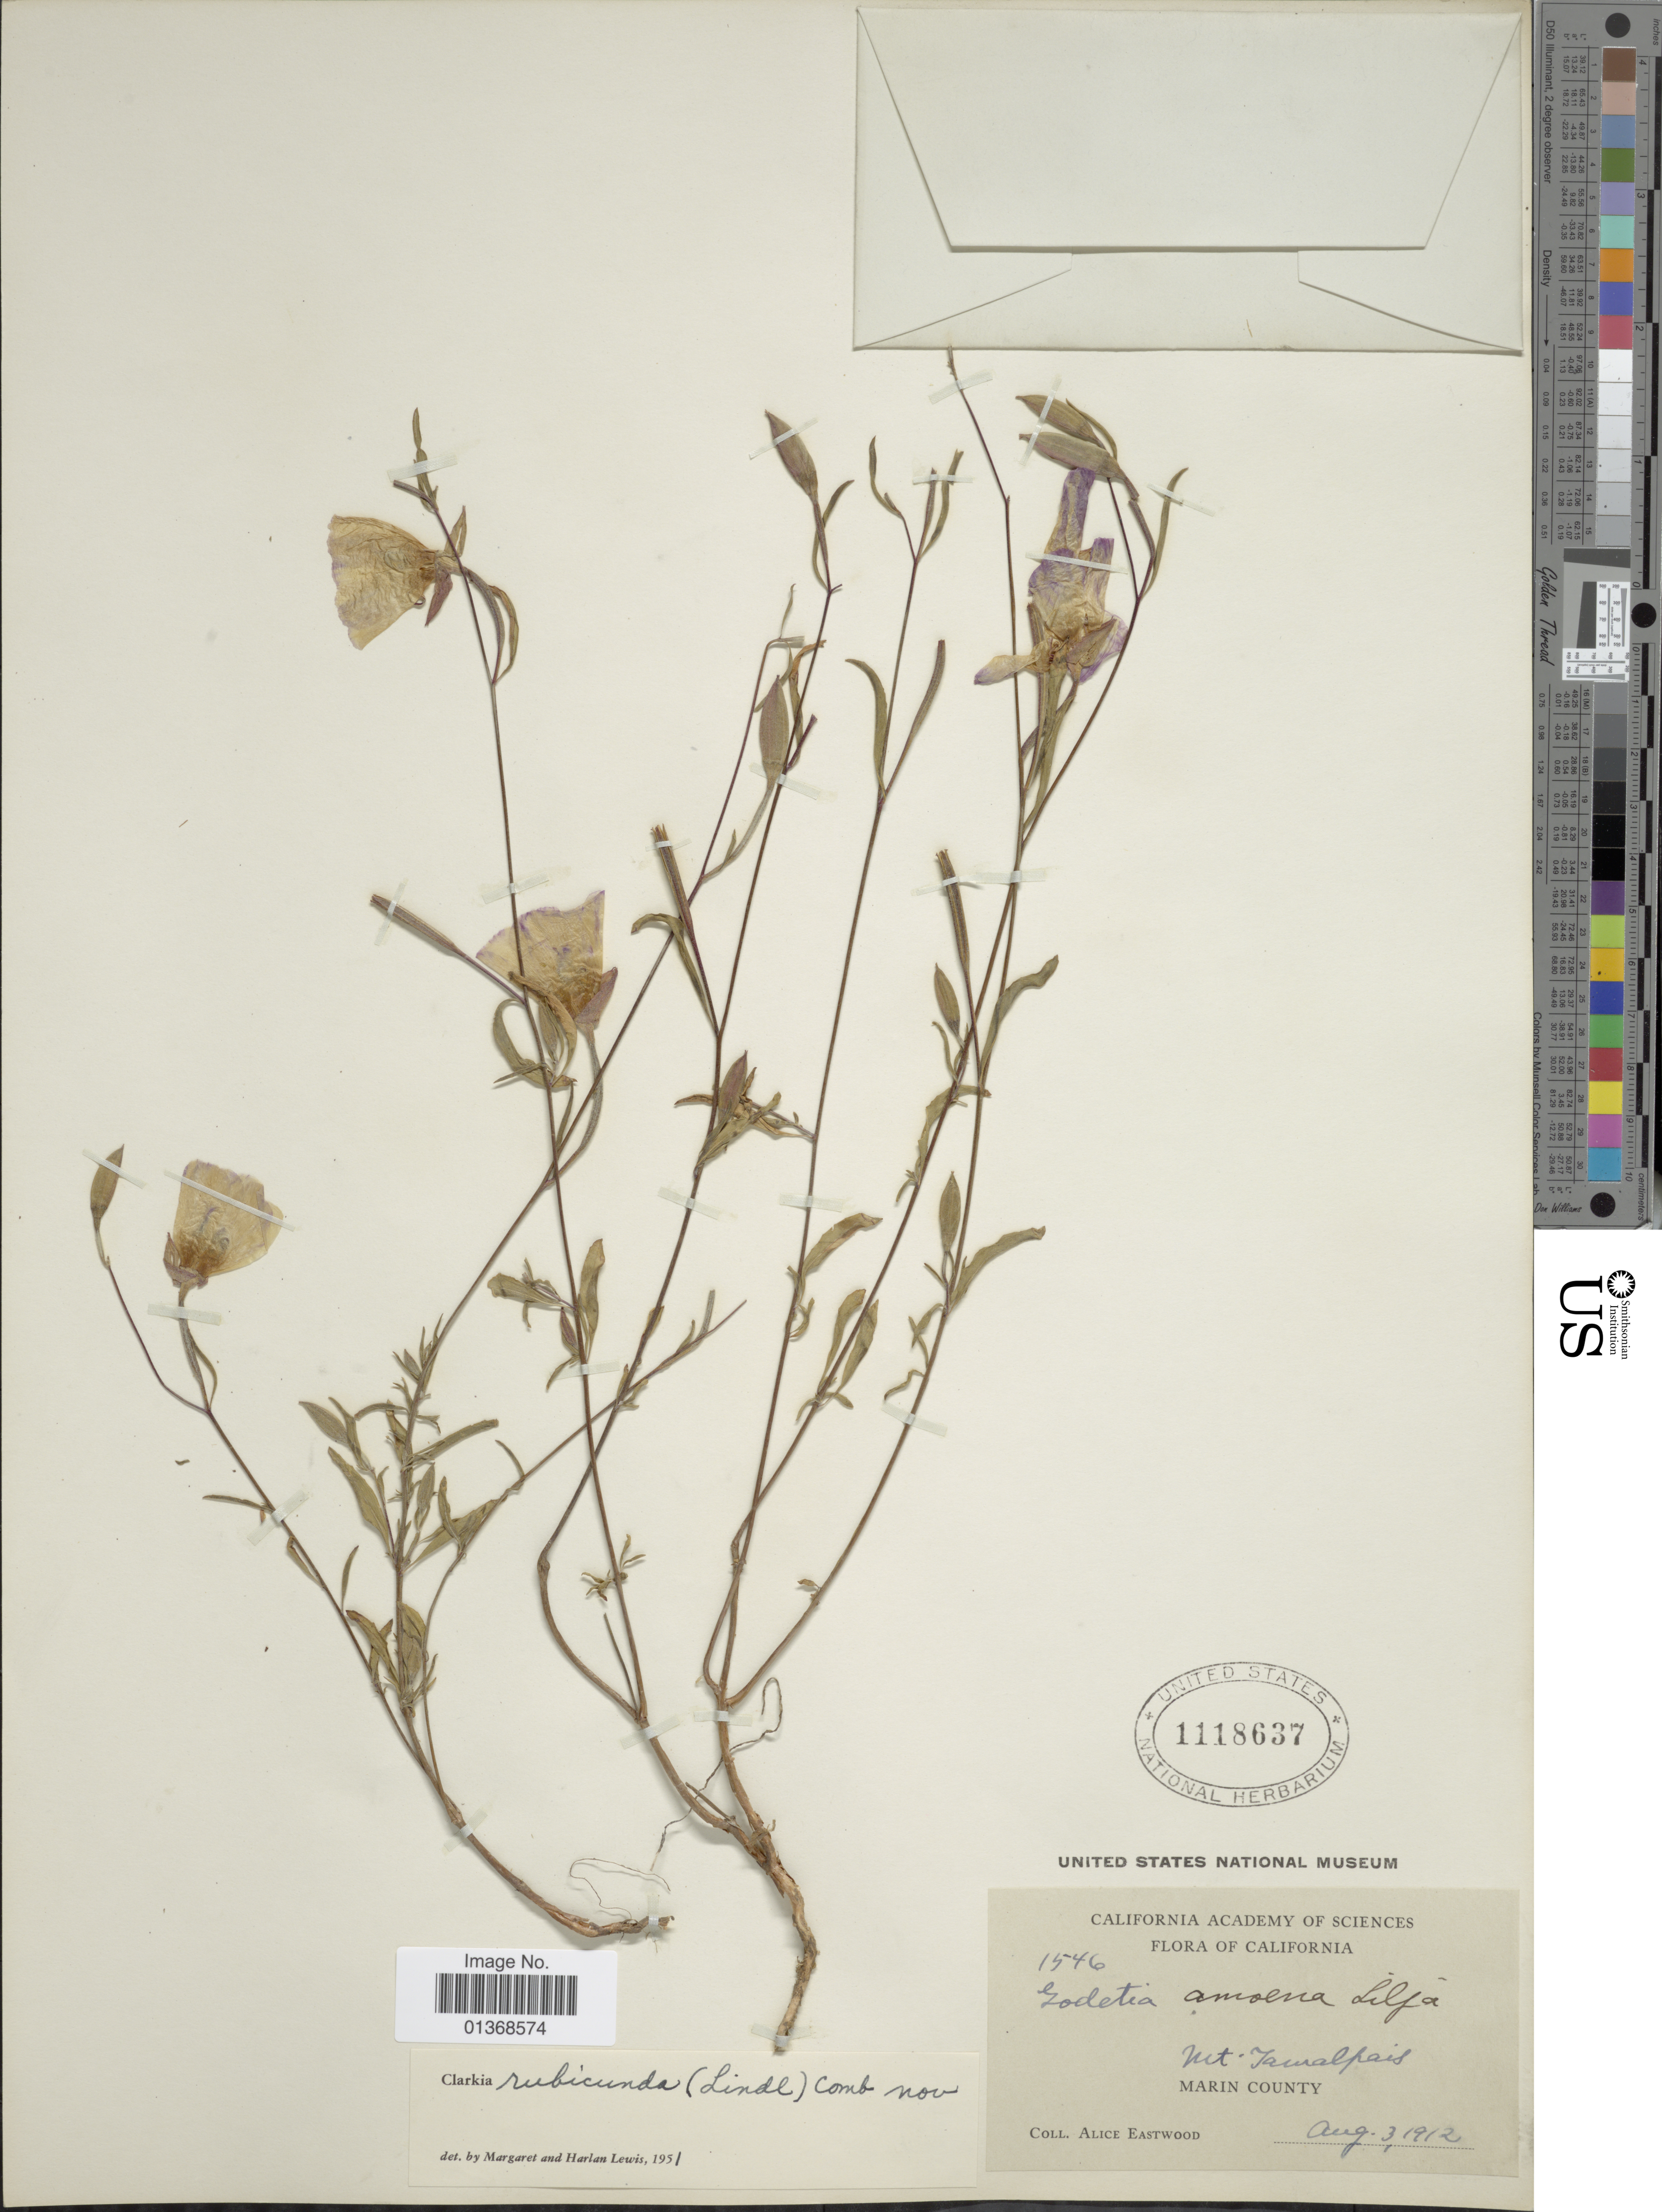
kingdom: Plantae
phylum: Tracheophyta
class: Magnoliopsida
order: Myrtales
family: Onagraceae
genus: Clarkia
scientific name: Clarkia rubicunda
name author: (Lindl.) F. H. Lewis & M.R. Lewis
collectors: A. Eastwood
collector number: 1546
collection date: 1912-08-03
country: United States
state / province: California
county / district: Marin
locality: Mt. Jamalpais, Marin County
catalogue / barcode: US 1118637